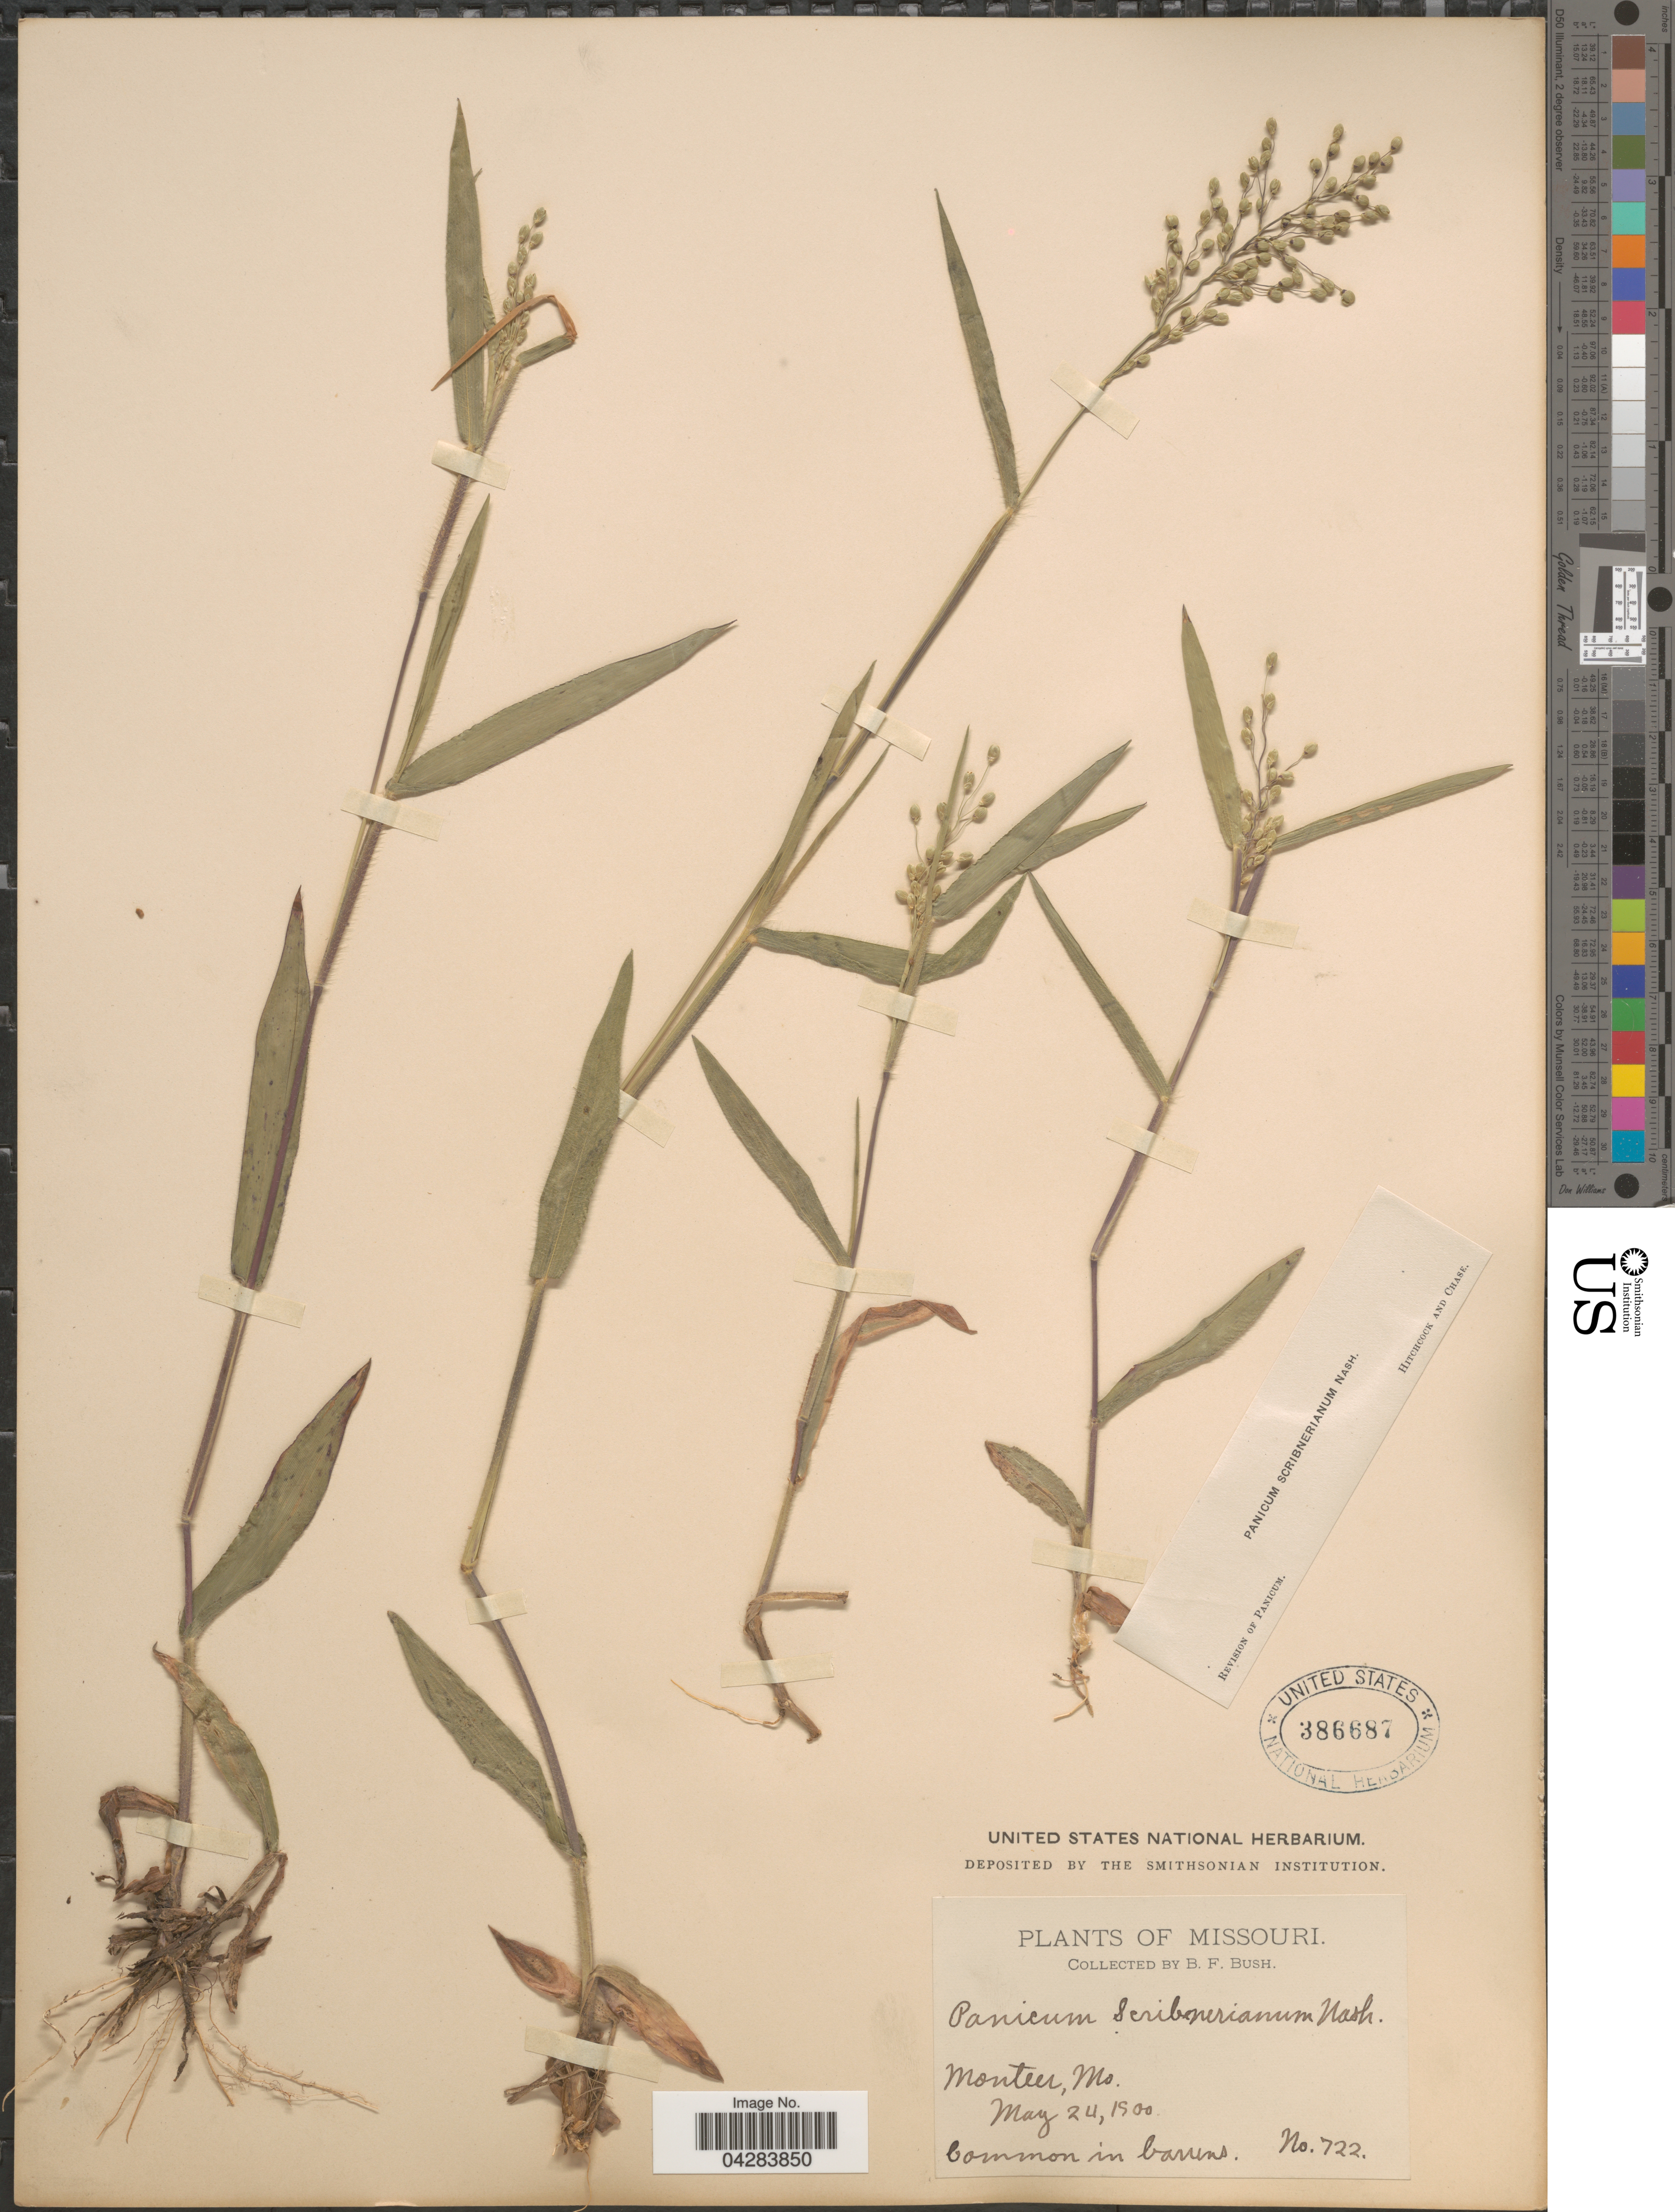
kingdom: Plantae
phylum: Tracheophyta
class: Liliopsida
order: Poales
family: Poaceae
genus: Dichanthelium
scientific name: Dichanthelium oligosanthes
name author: (Schult.) Gould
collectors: B. F. Bush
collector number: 722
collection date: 1900-05-24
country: United States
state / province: Missouri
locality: Monteer.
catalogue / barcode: US 386687